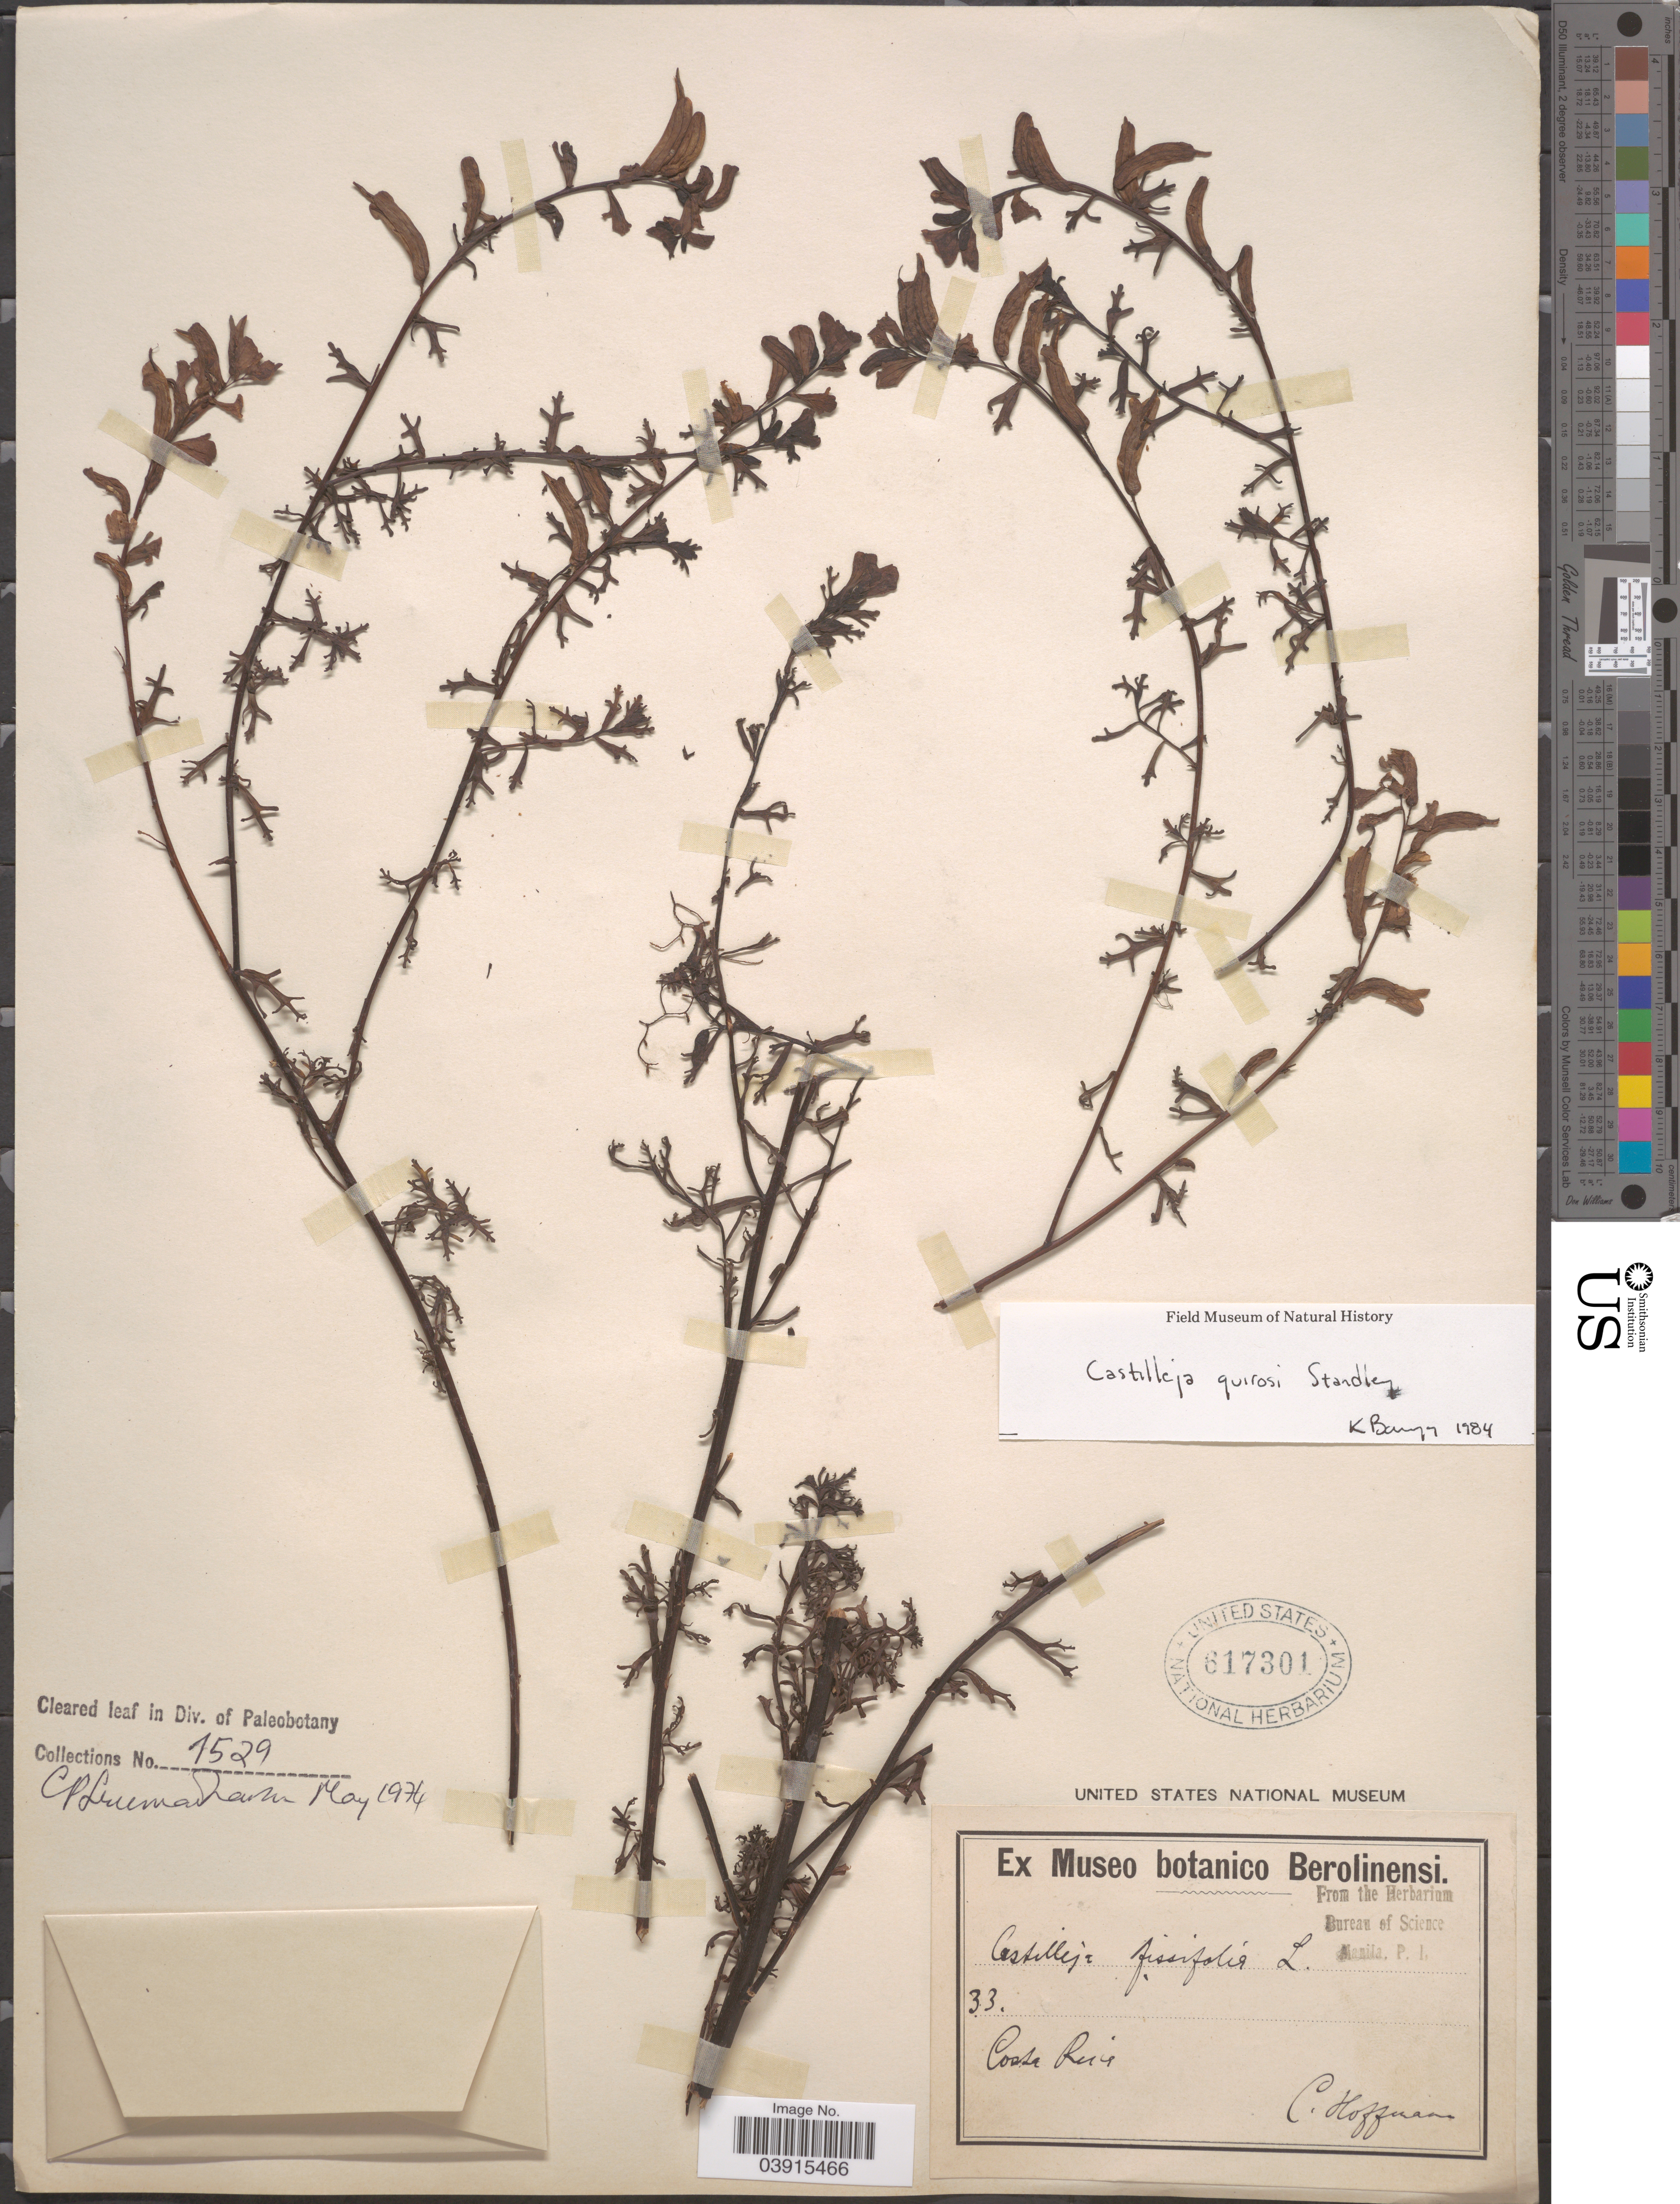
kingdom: Plantae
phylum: Tracheophyta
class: Magnoliopsida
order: Lamiales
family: Orobanchaceae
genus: Castilleja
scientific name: Castilleja quirosii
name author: Standl.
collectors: C. Hoffman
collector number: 33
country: Costa Rica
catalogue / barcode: US 617301